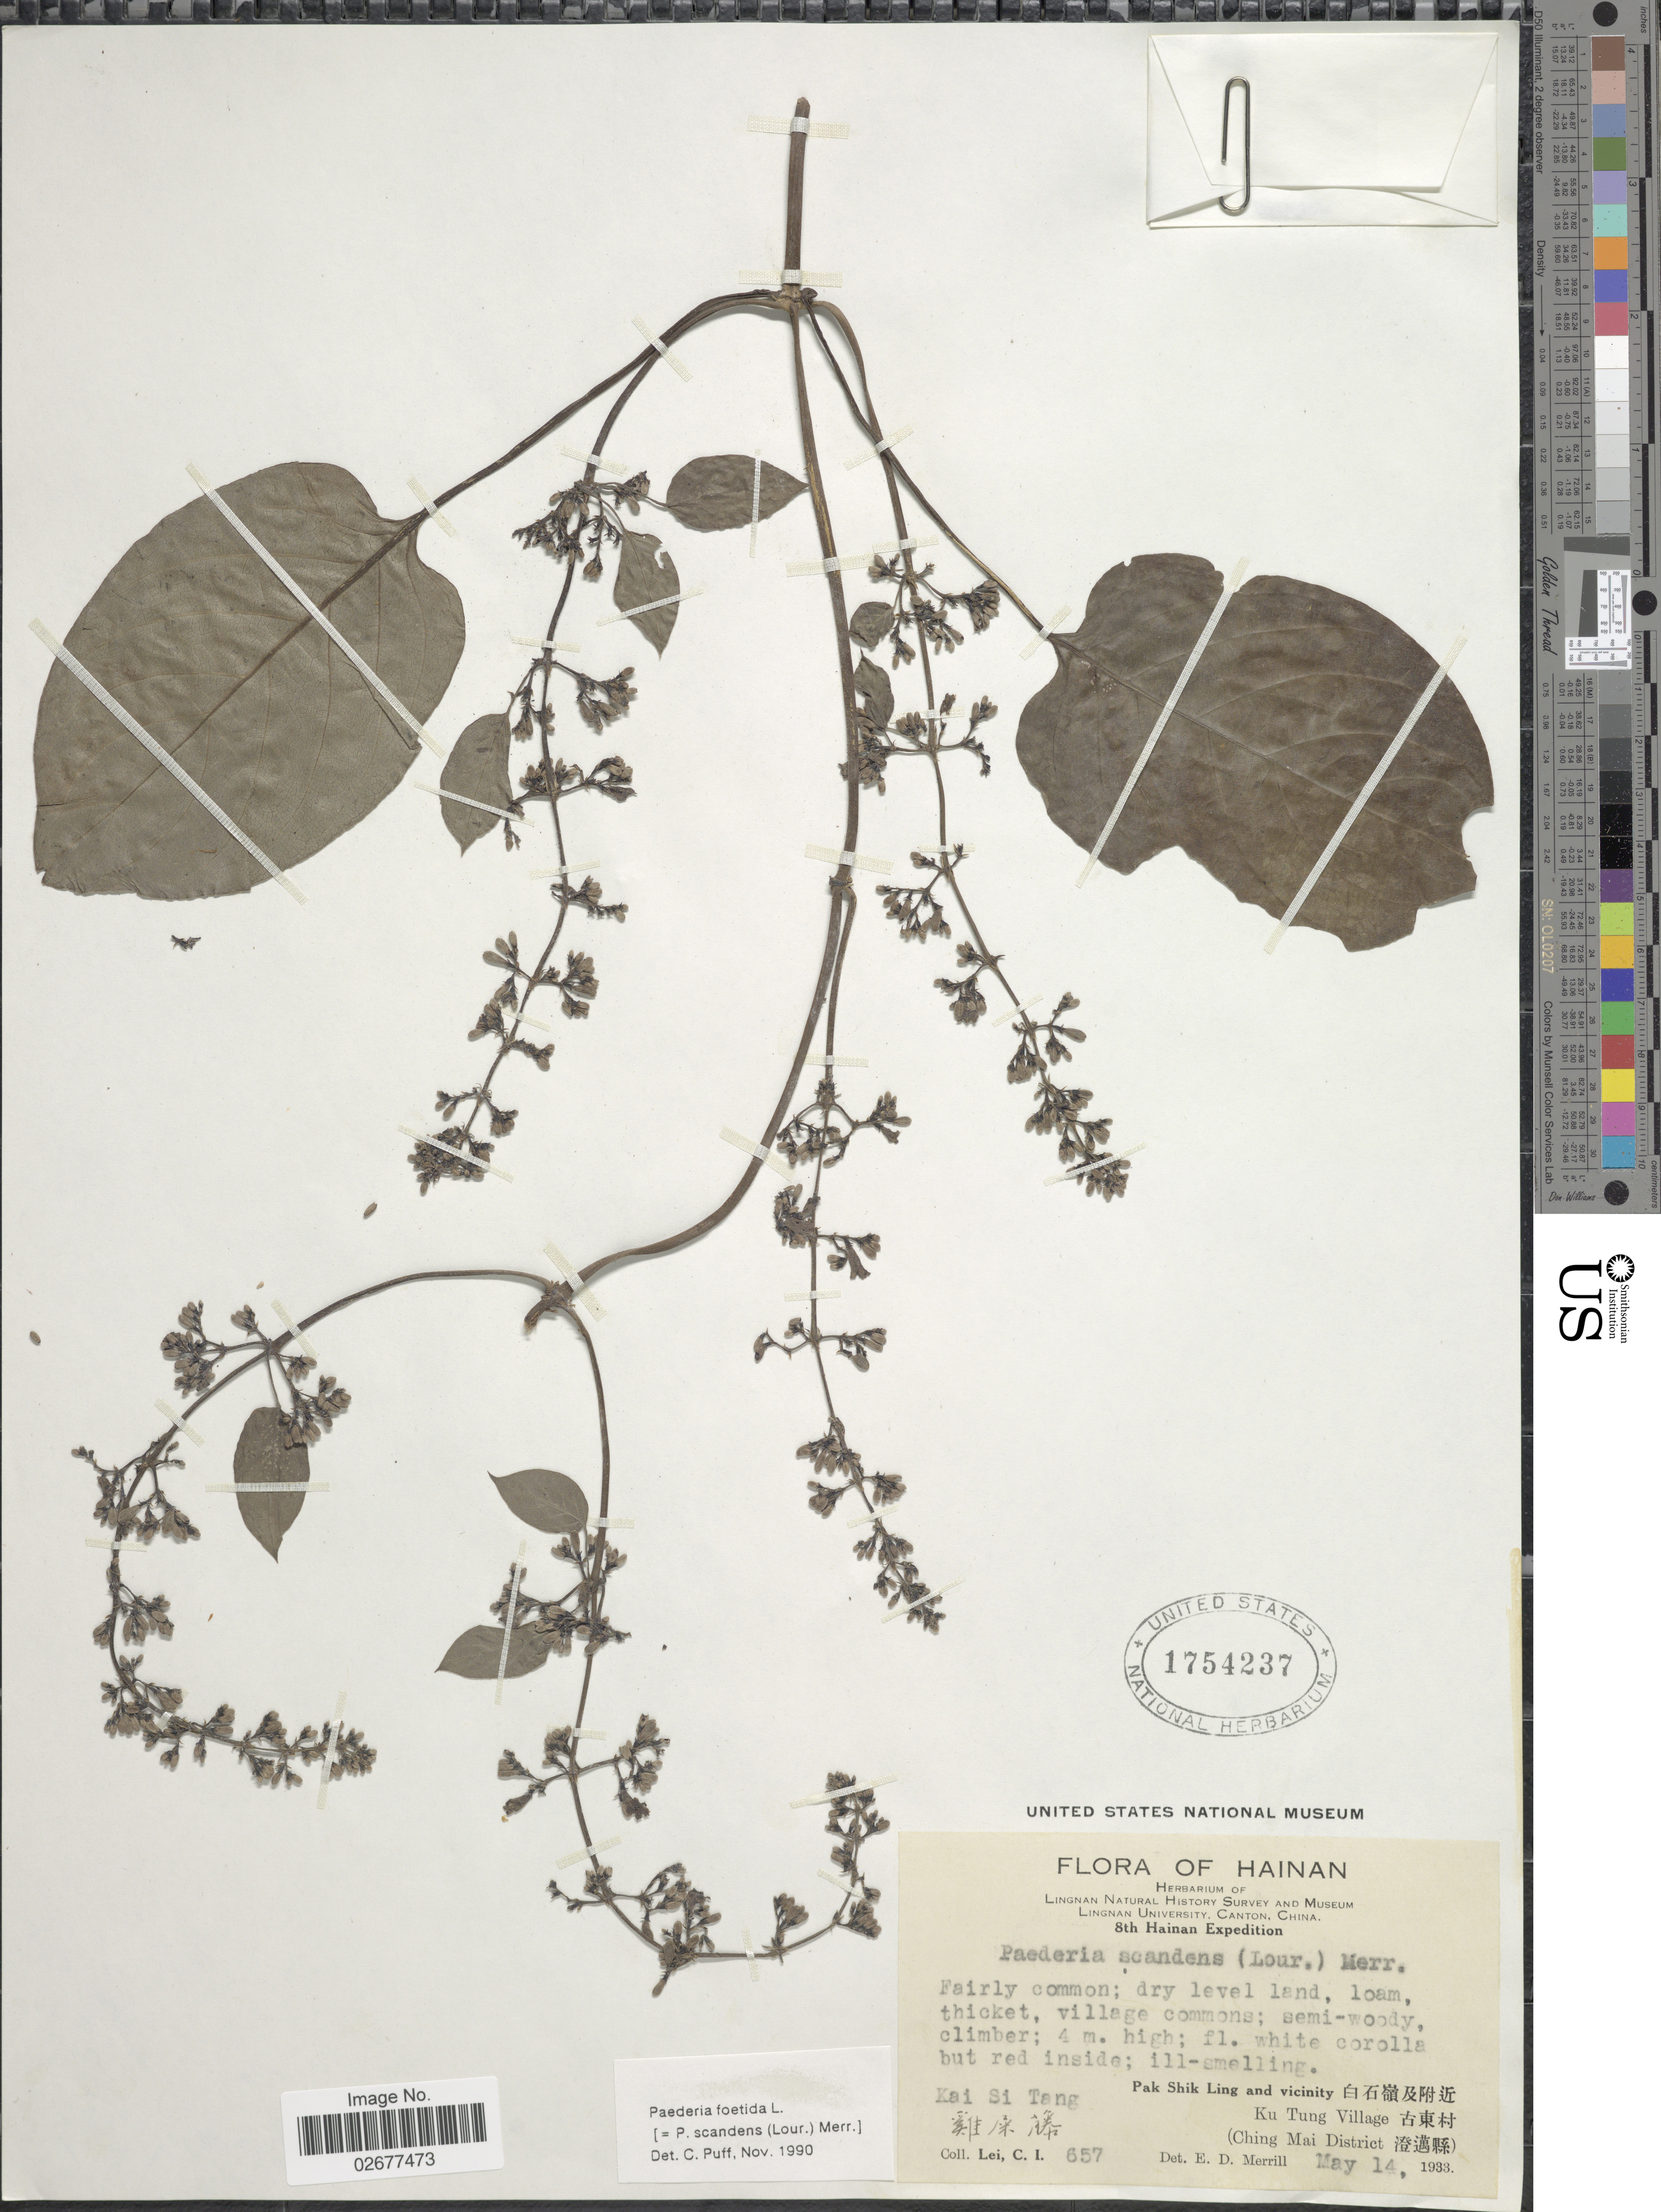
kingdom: Plantae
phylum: Tracheophyta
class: Magnoliopsida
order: Gentianales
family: Rubiaceae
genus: Paederia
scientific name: Paederia foetida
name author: L.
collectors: C. I. Lei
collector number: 657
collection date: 1933-05-14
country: China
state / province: Hainan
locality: Kai Si Tang. Pak Shik Ling and vicinity. Ku Tung Village. (Ching Mai District).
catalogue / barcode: US 1754237